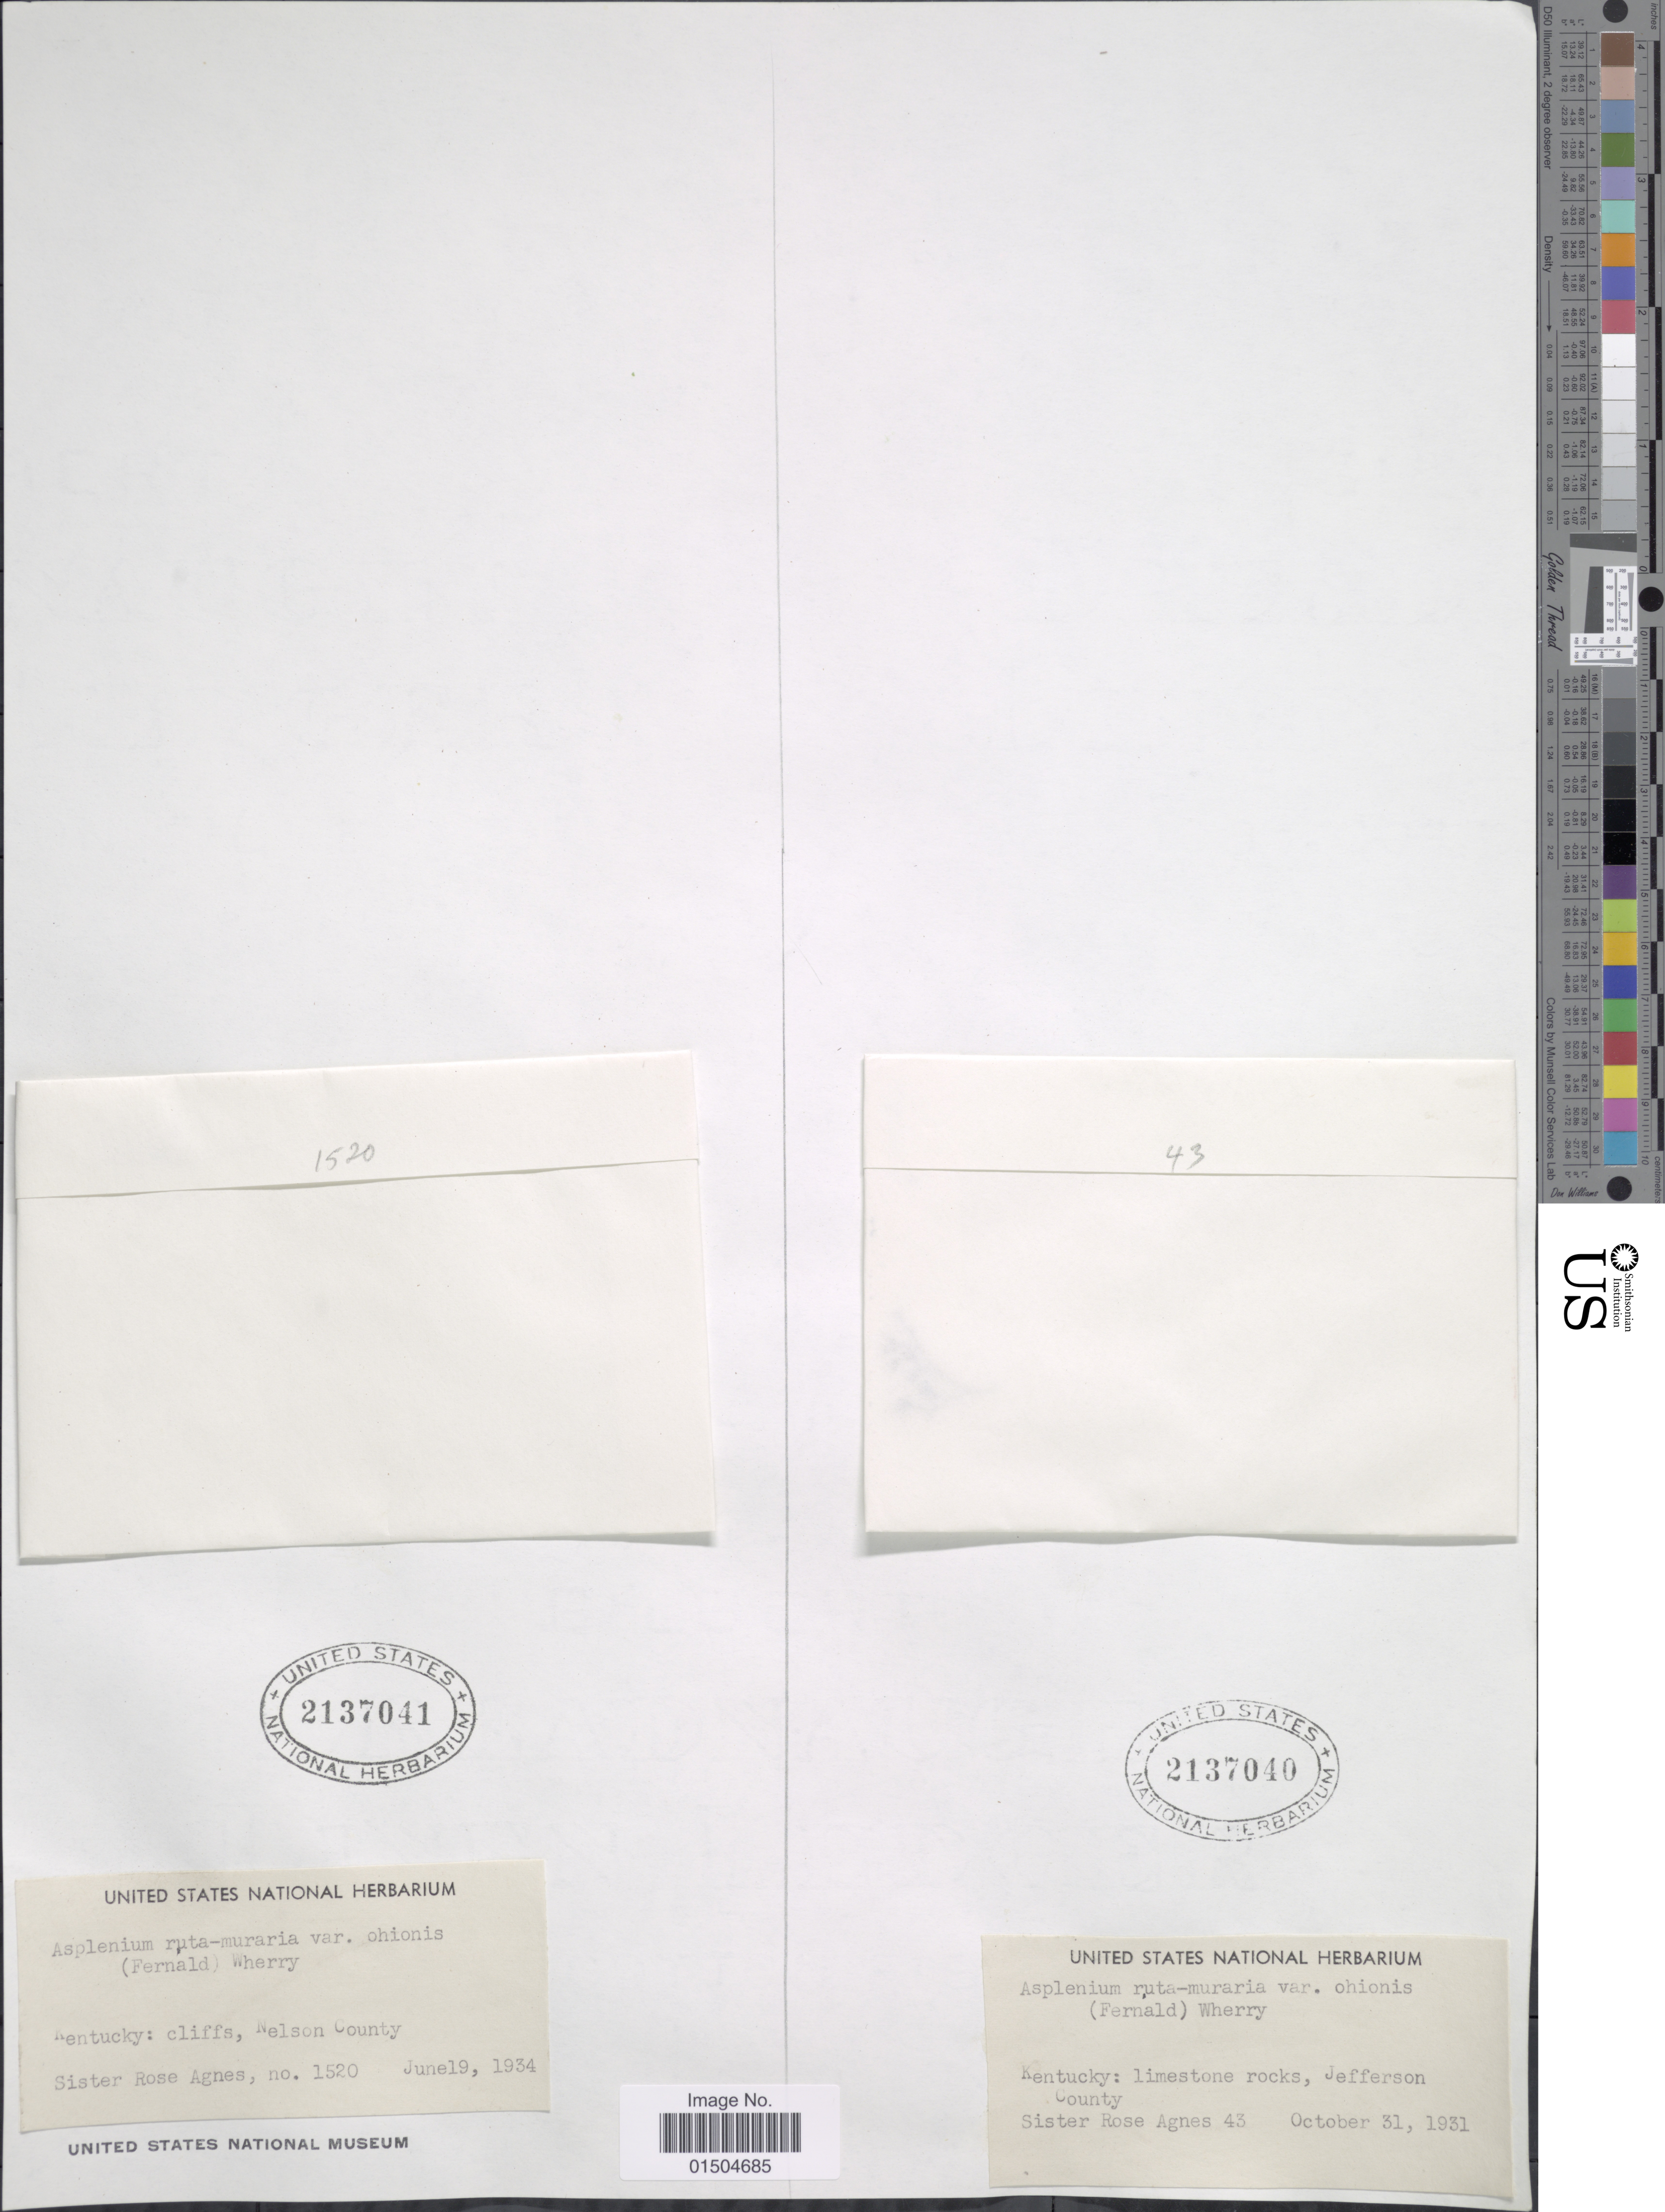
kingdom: Plantae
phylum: Tracheophyta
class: Polypodiopsida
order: Polypodiales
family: Aspleniaceae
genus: Asplenium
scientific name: Asplenium ruta-muraria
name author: L.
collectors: Sister Rose Agnes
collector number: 1520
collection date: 1934-06-19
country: United States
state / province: Kentucky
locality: Cliffs, Nelson County.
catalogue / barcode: US 2137041-2